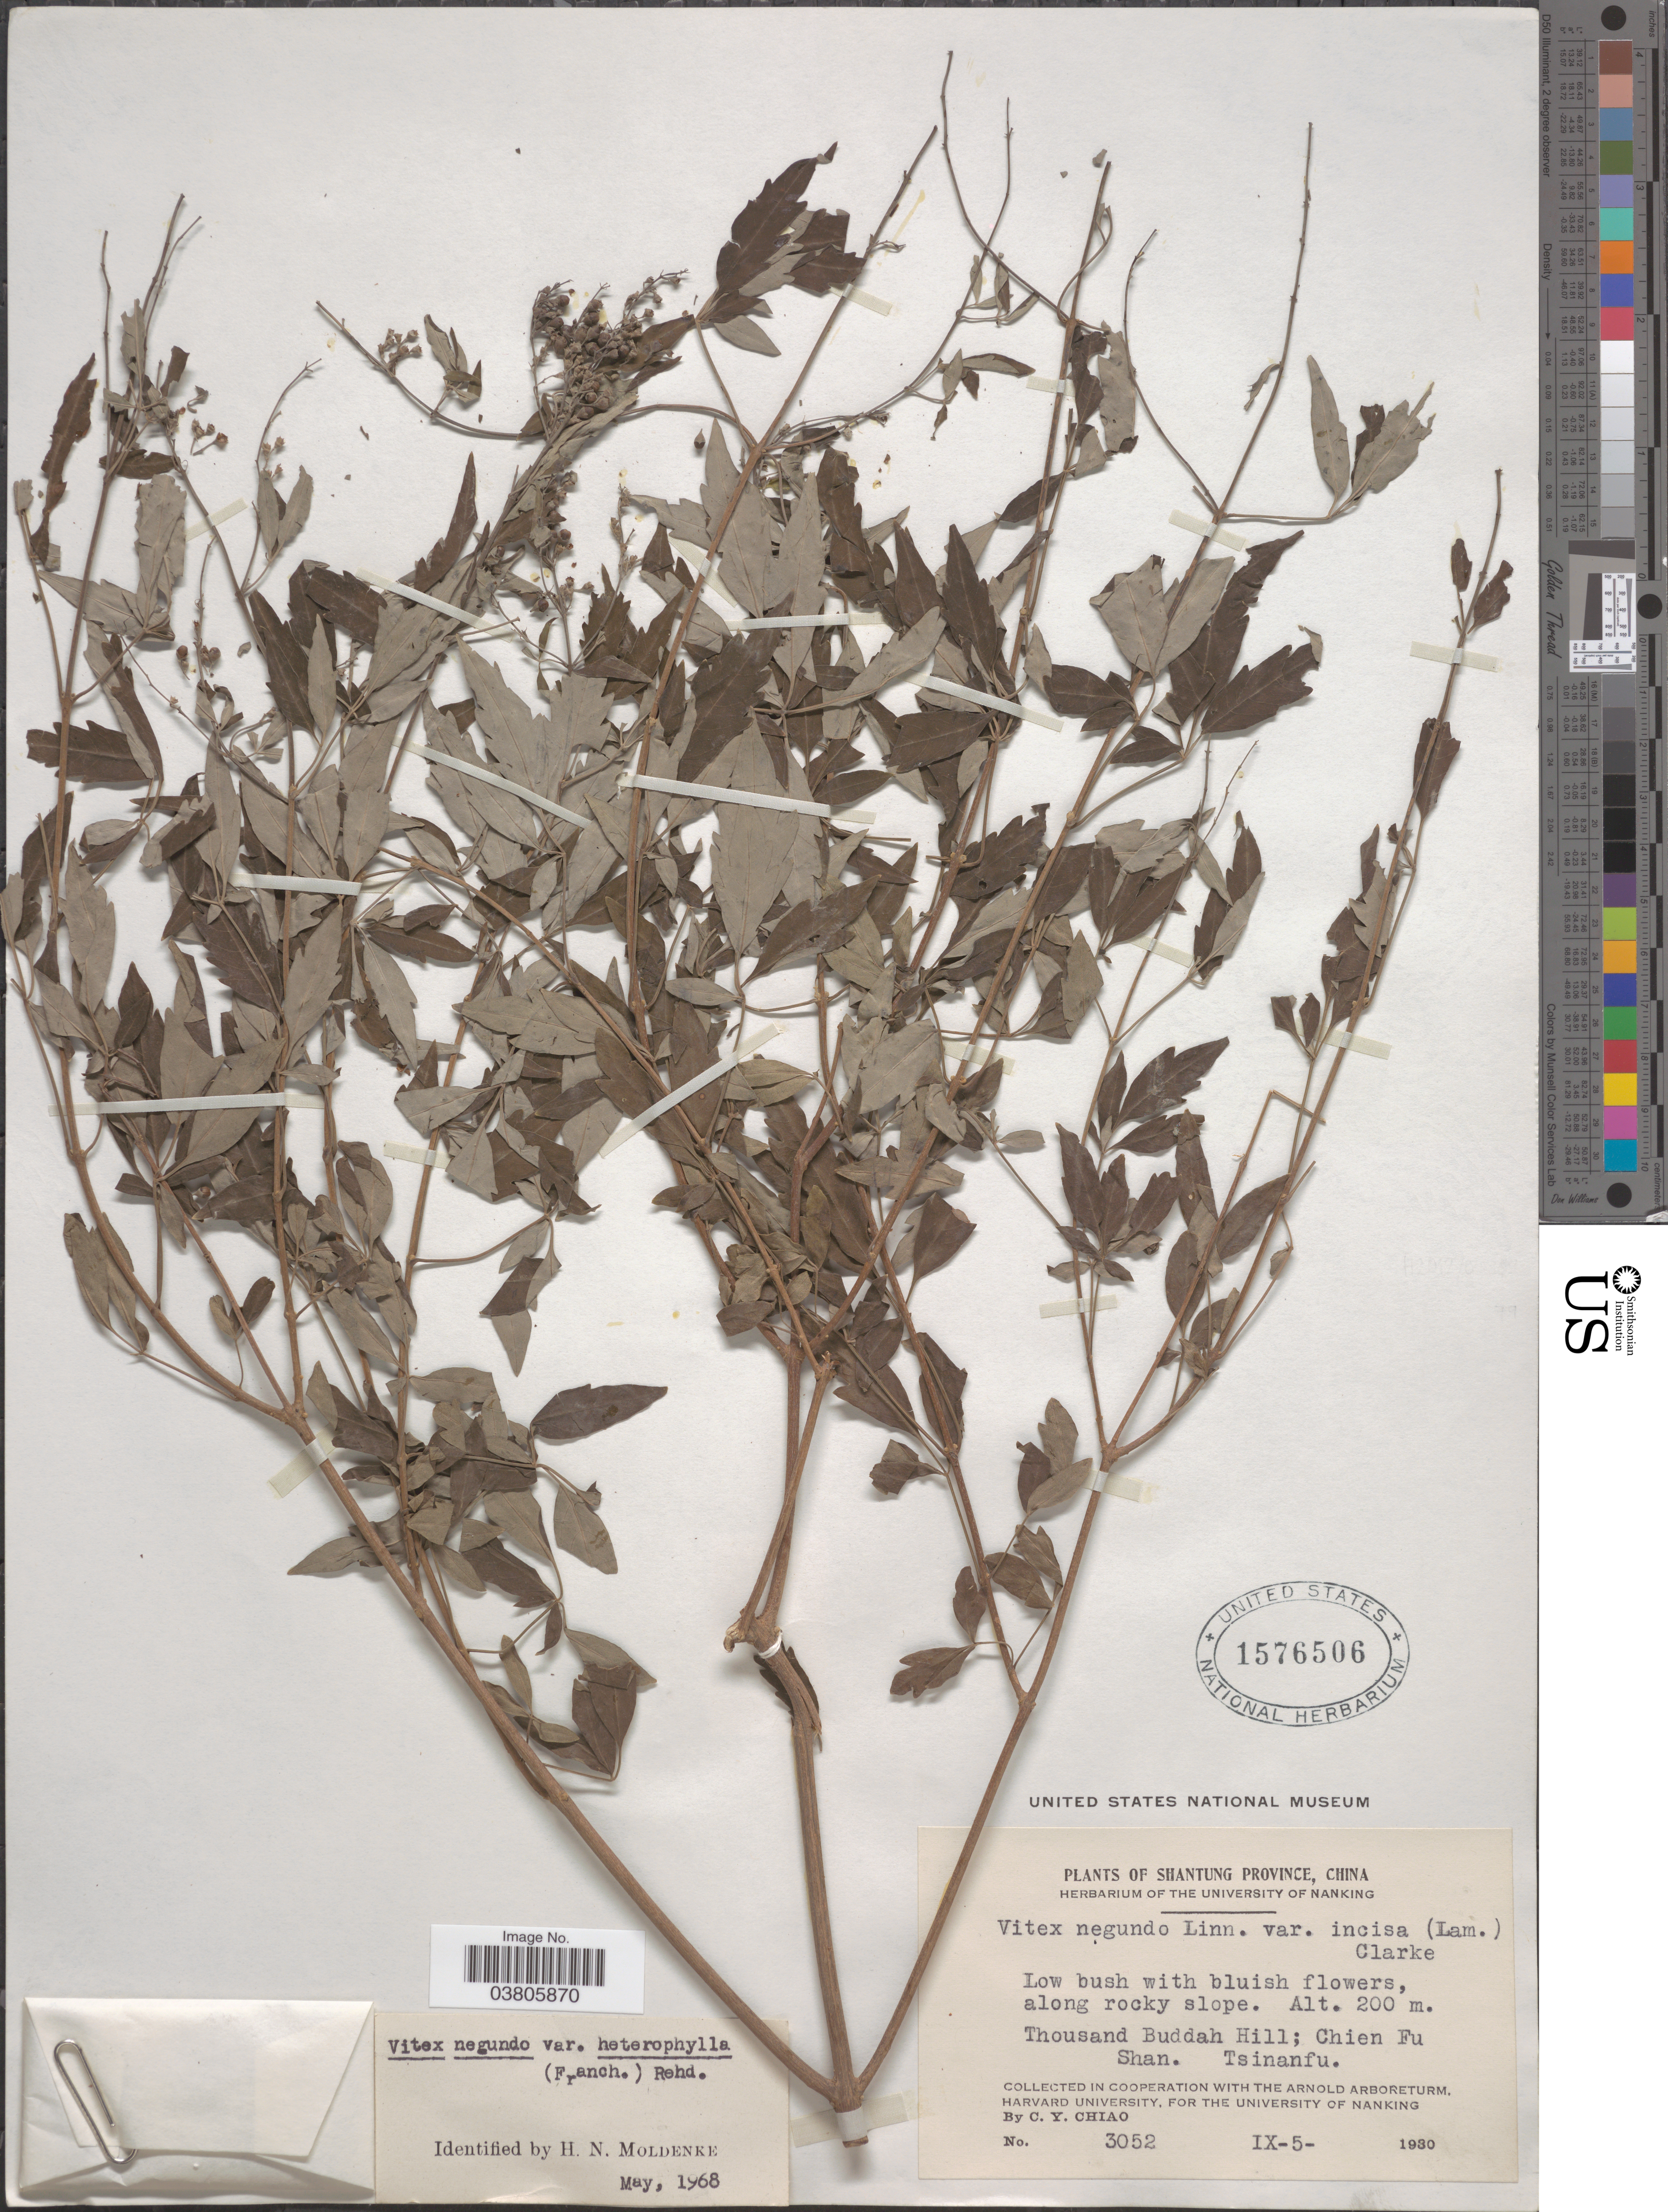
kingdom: Plantae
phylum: Tracheophyta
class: Magnoliopsida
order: Lamiales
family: Lamiaceae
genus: Vitex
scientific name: Vitex negundo var. heterophylla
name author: (Franch.) Rehder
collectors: C. Y. Chiao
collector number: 3052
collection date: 1930-09-05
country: China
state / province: Shandong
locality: Shantung Province. Thousand Buddah Hill, Chien Fu Shan. Tsinanfu.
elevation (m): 200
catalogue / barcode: US 1576506